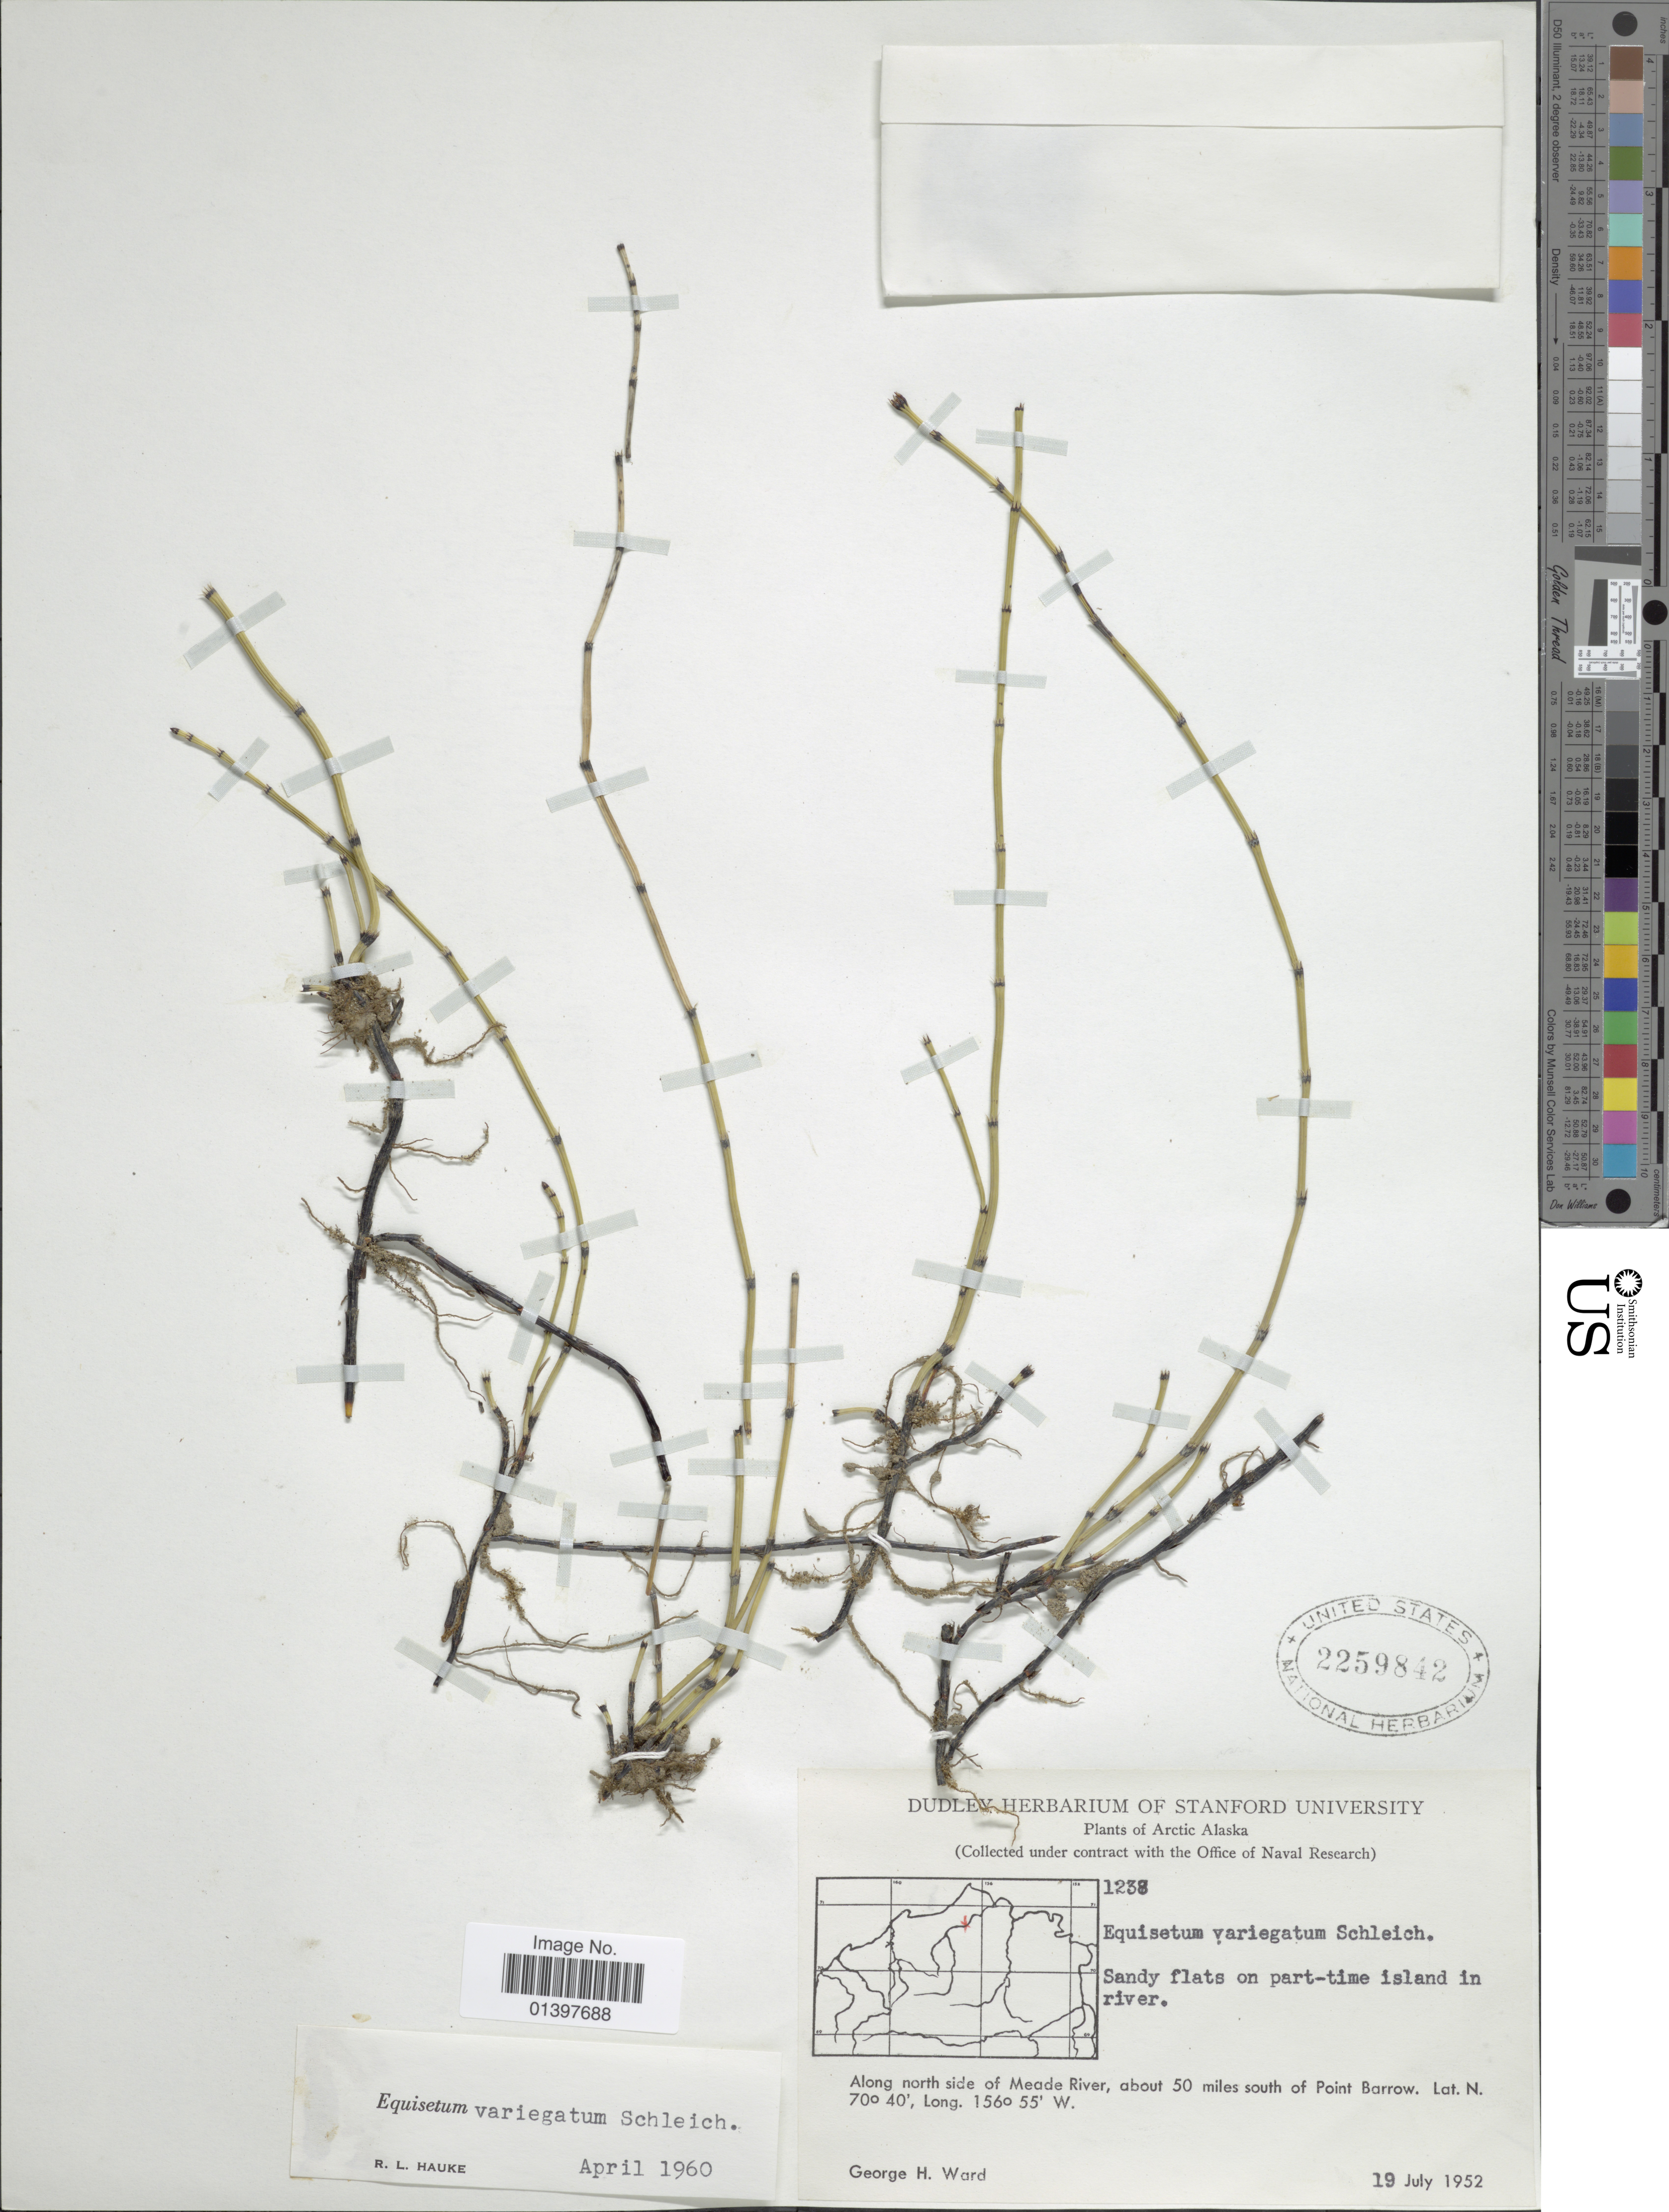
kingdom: Plantae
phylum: Tracheophyta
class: Polypodiopsida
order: Equisetales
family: Equisetaceae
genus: Equisetum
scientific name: Equisetum variegatum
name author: Schleich. ex F. Weber & D. Mohr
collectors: G. H. Ward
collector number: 1238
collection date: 1952-07-19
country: United States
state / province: Alaska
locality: Arctic Alaska, Along north side of Meade River, about 50 miles south of Point Barrow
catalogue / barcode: US 2259842